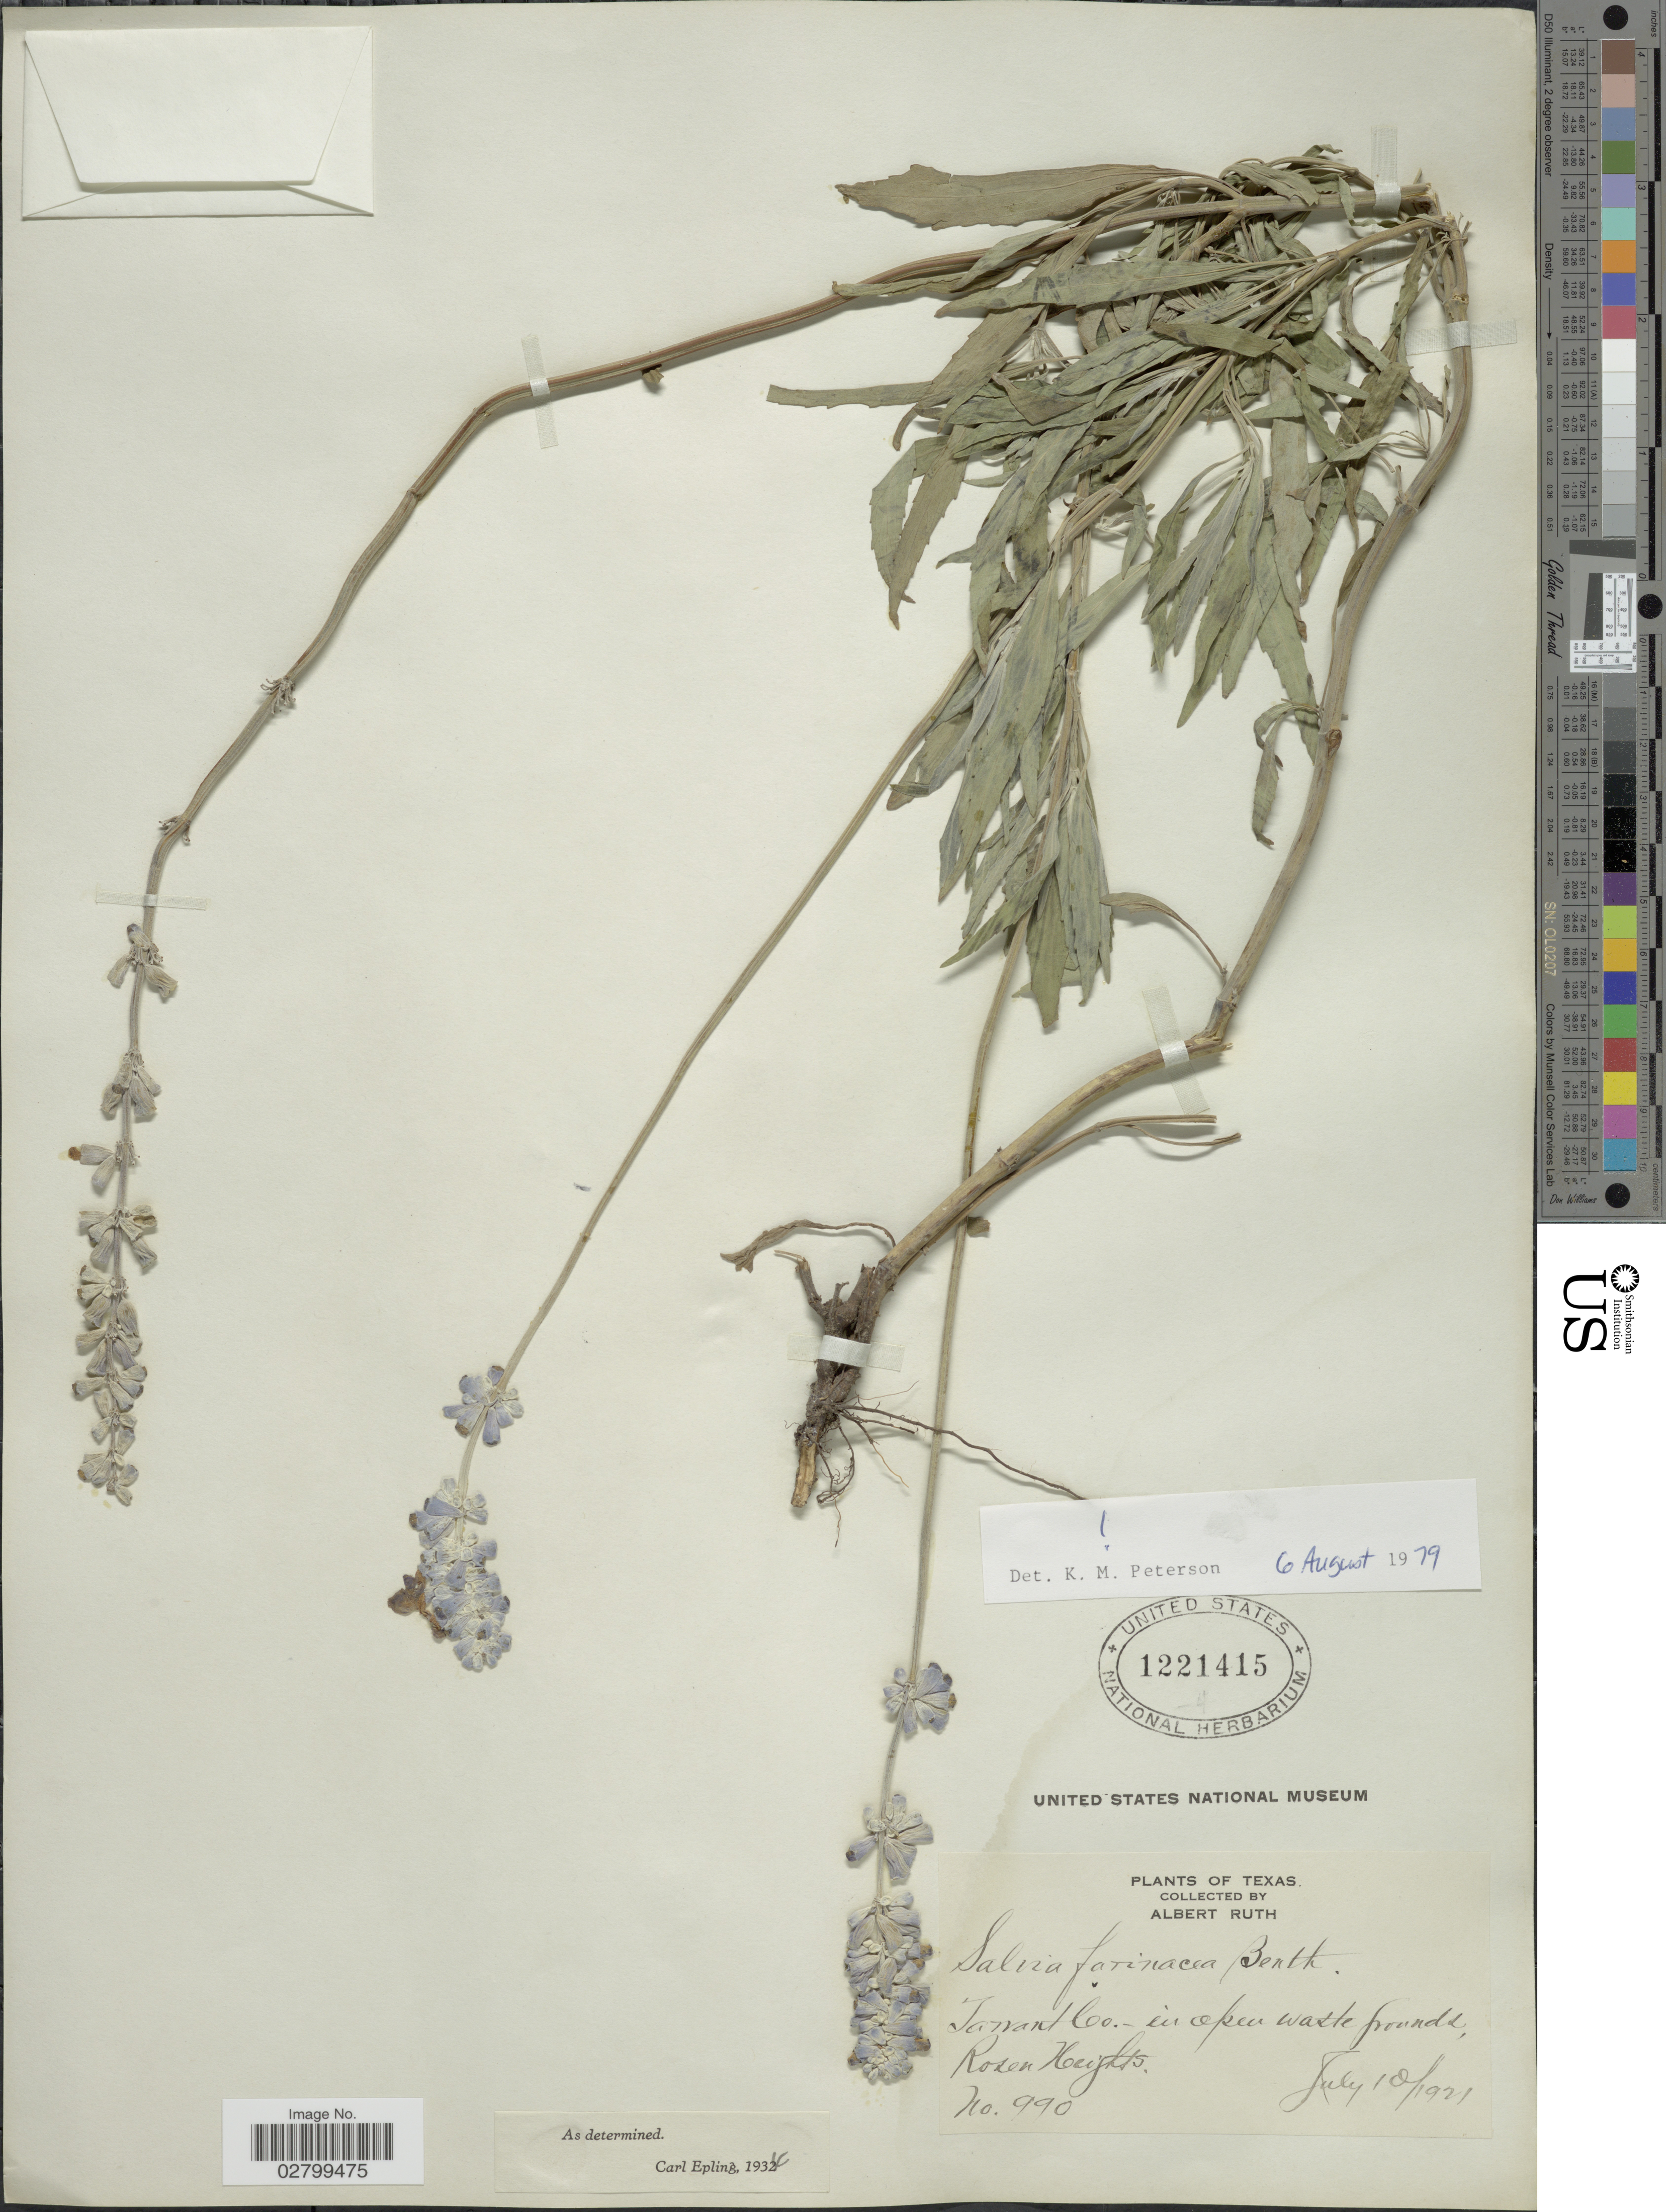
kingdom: Plantae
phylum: Tracheophyta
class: Magnoliopsida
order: Lamiales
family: Lamiaceae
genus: Salvia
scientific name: Salvia farinacea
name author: Benth.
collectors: A. Ruth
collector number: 990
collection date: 1921-07-10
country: United States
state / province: Texas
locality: Tarrant Co.- in open waste pounds, Rosen Heights.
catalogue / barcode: US 1221415